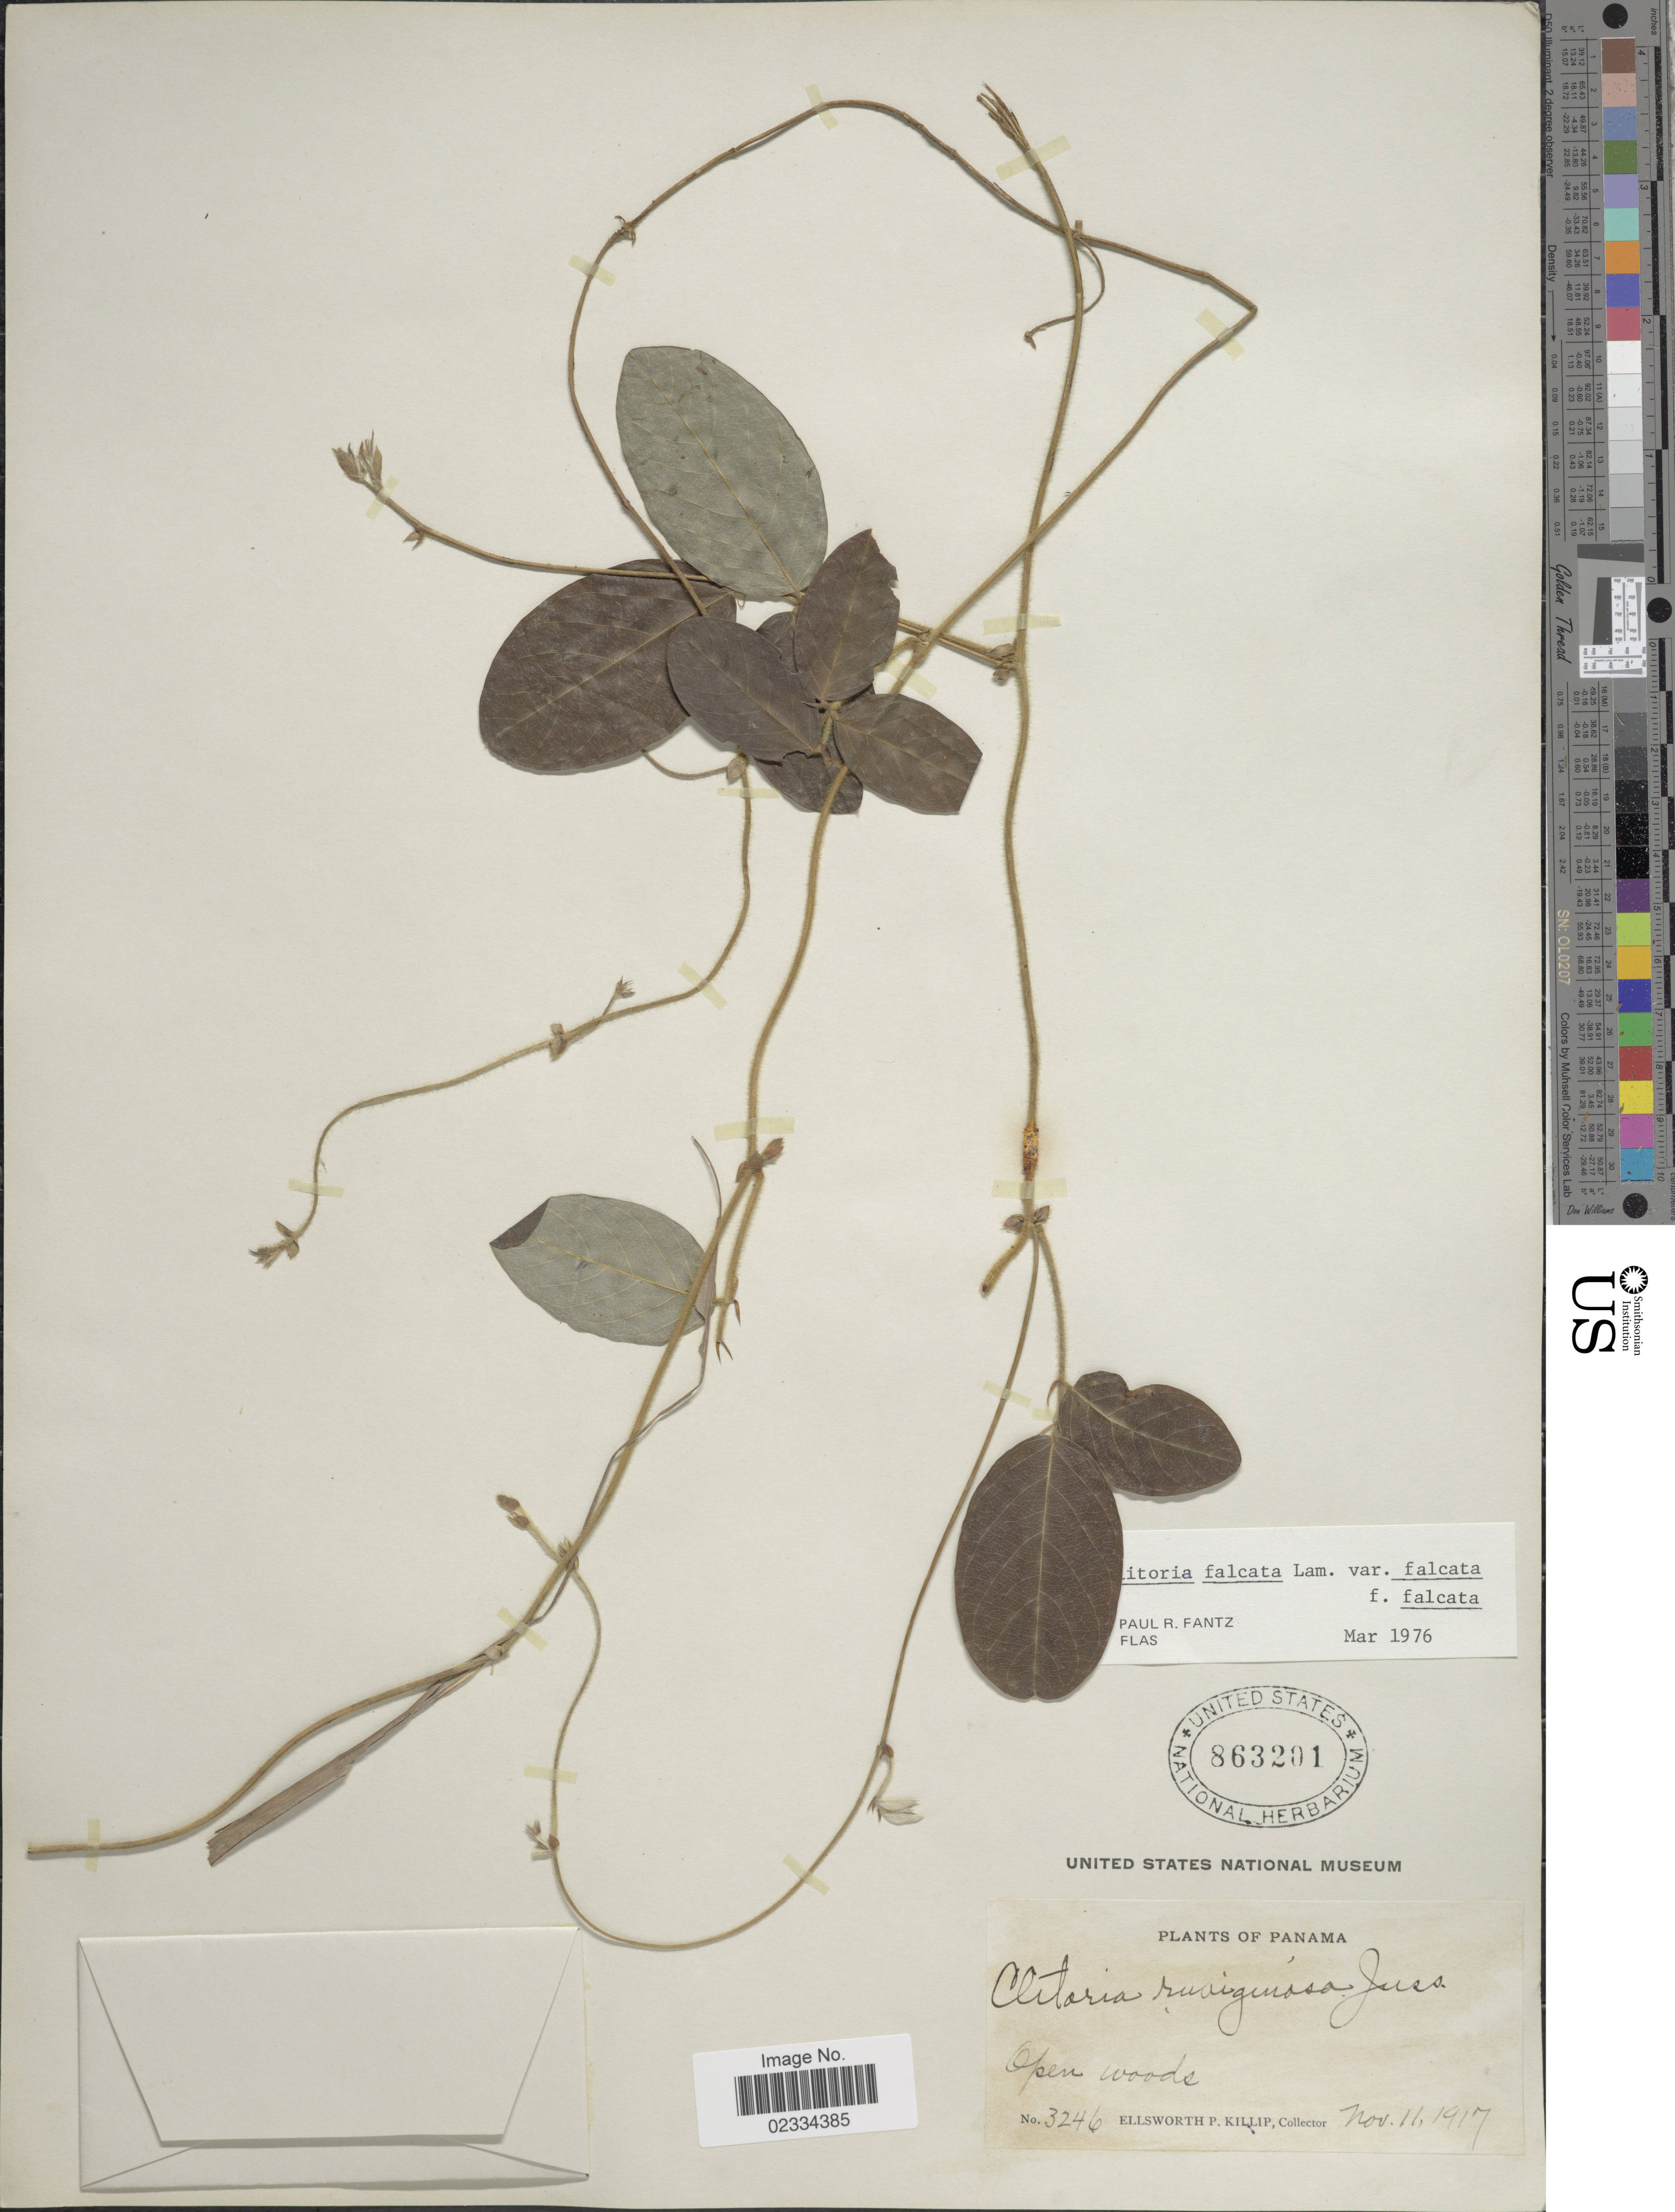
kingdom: Plantae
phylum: Tracheophyta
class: Magnoliopsida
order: Fabales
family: Fabaceae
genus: Clitoria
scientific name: Clitoria falcata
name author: Lam.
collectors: E. P. Killip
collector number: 3246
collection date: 1917-11-11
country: Panama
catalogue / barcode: US 863201